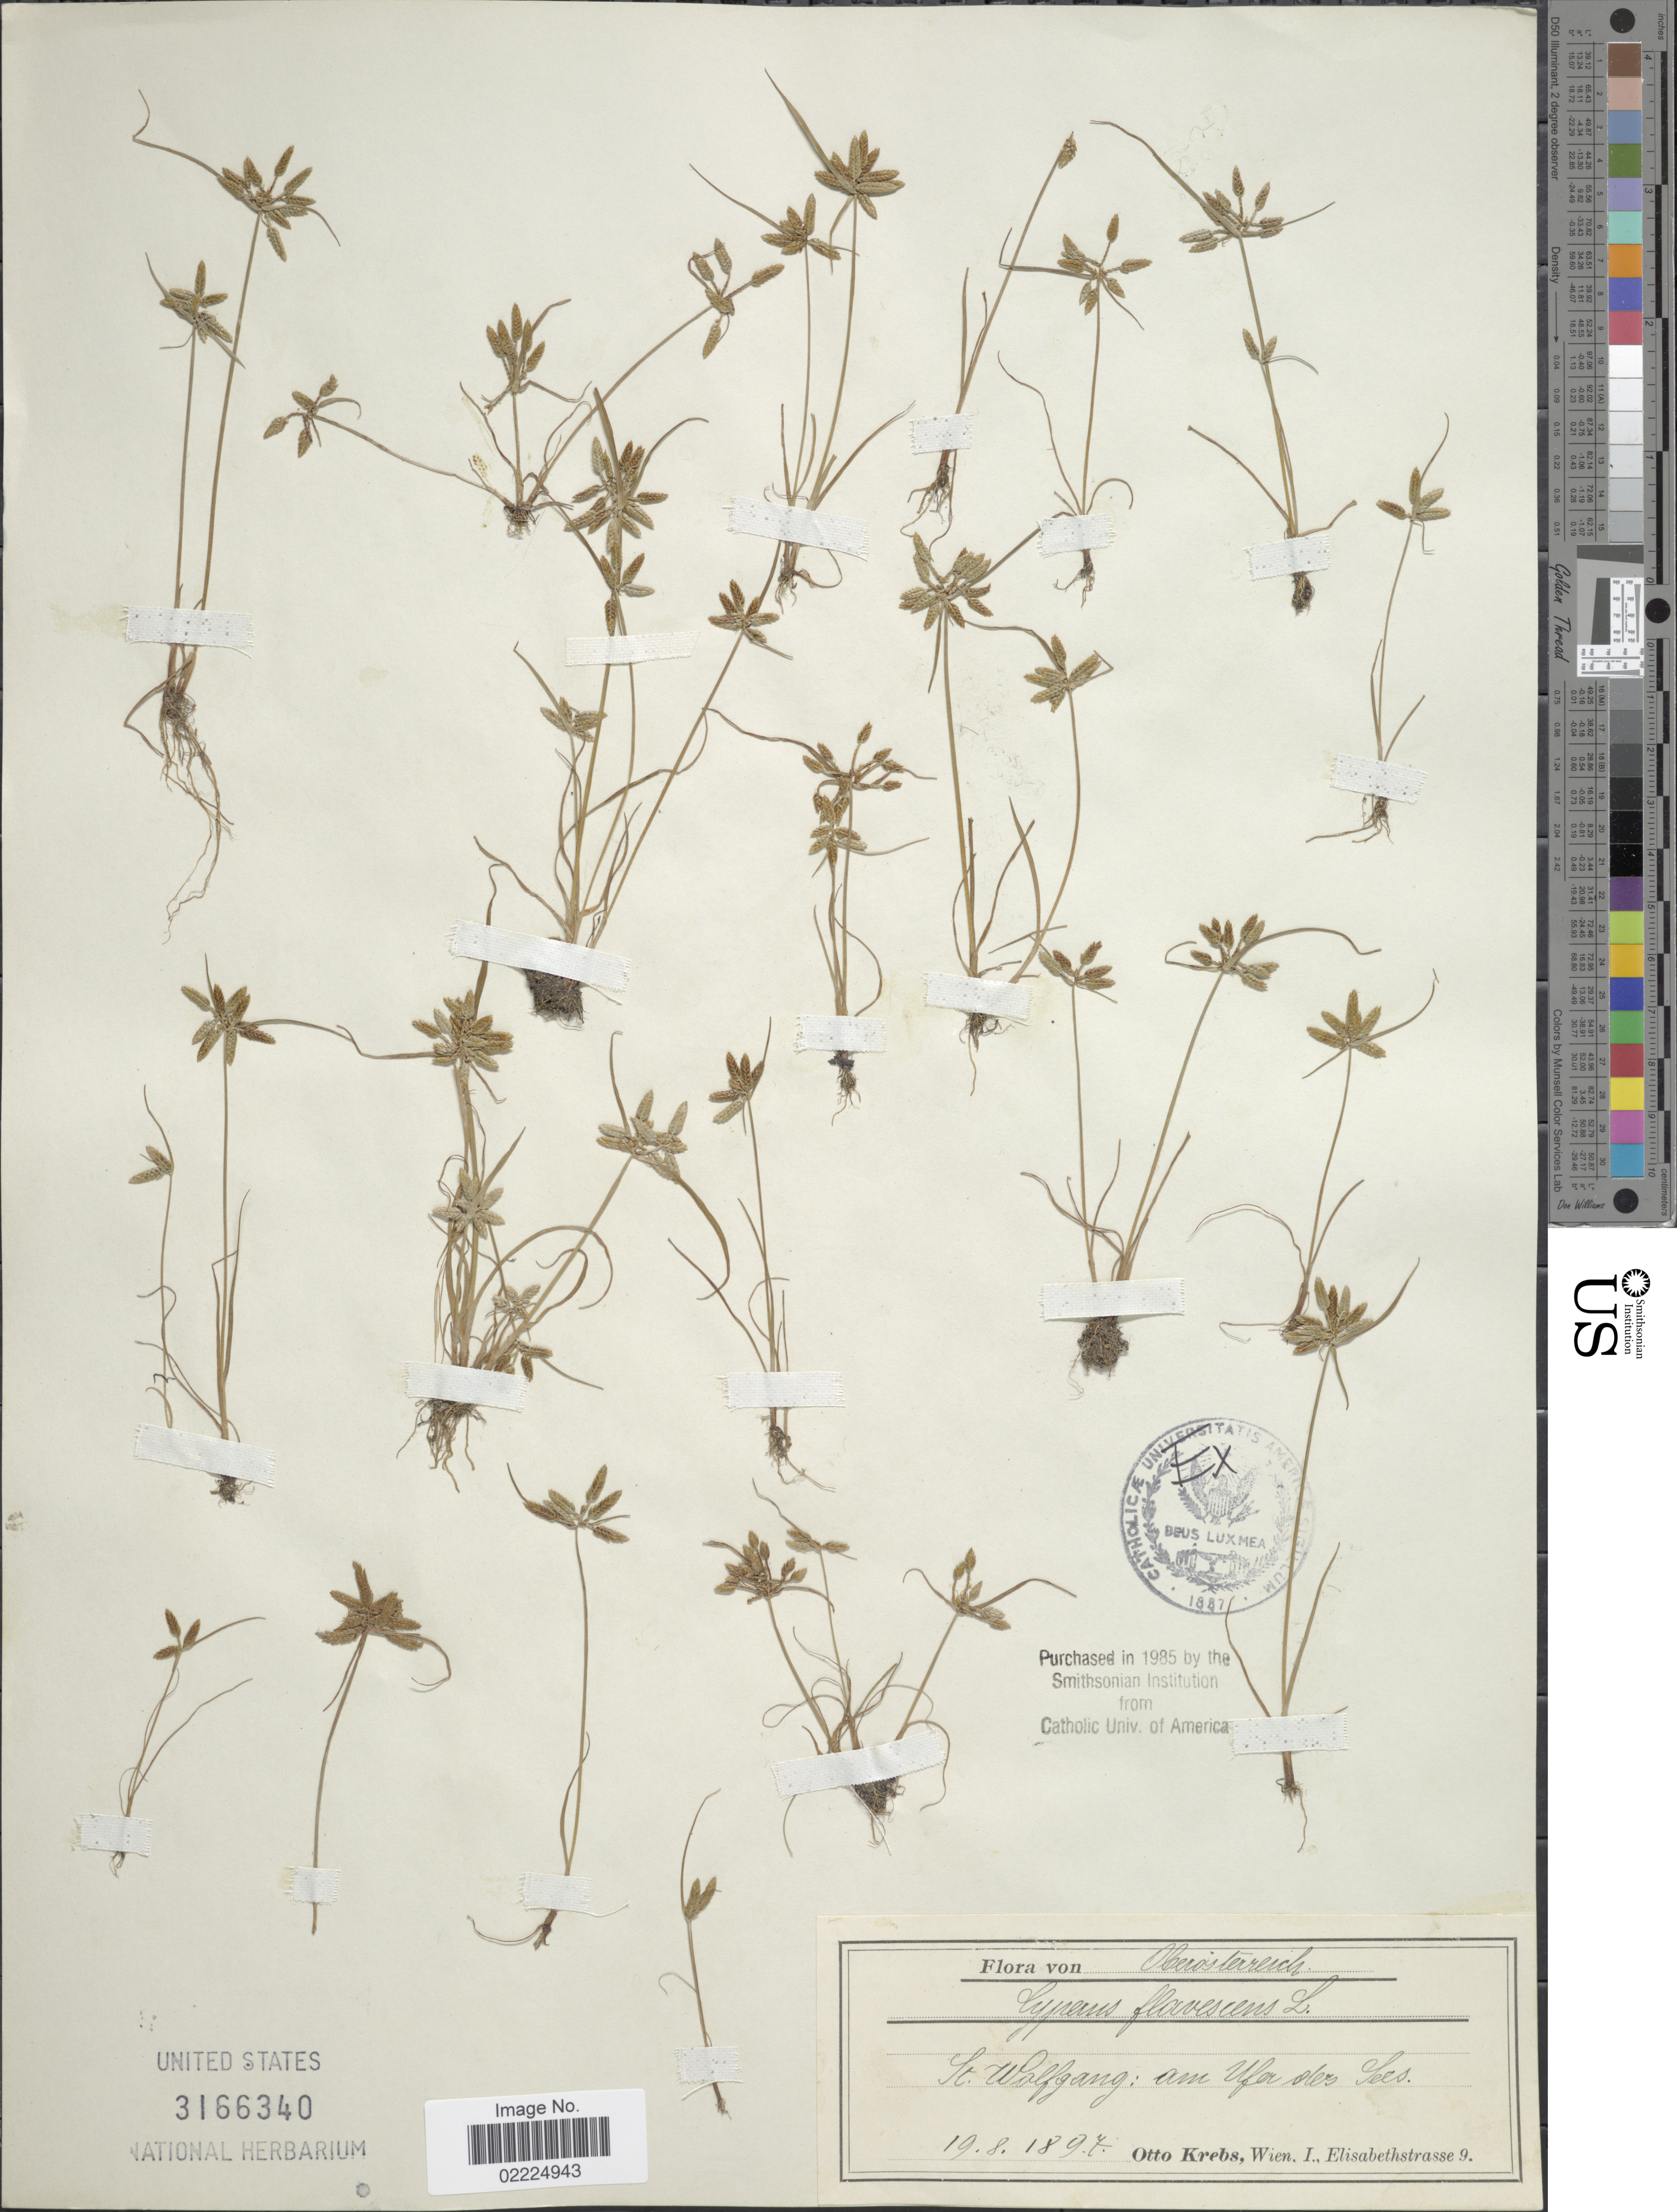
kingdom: Plantae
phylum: Tracheophyta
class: Liliopsida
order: Poales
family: Cyperaceae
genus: Cyperus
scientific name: Cyperus flavescens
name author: L.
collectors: O. Krebs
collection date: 1897-08-19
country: Austria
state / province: Oberosterreich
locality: St Wolfgang: am Ufa des Sees [interpreted]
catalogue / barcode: US 3166340